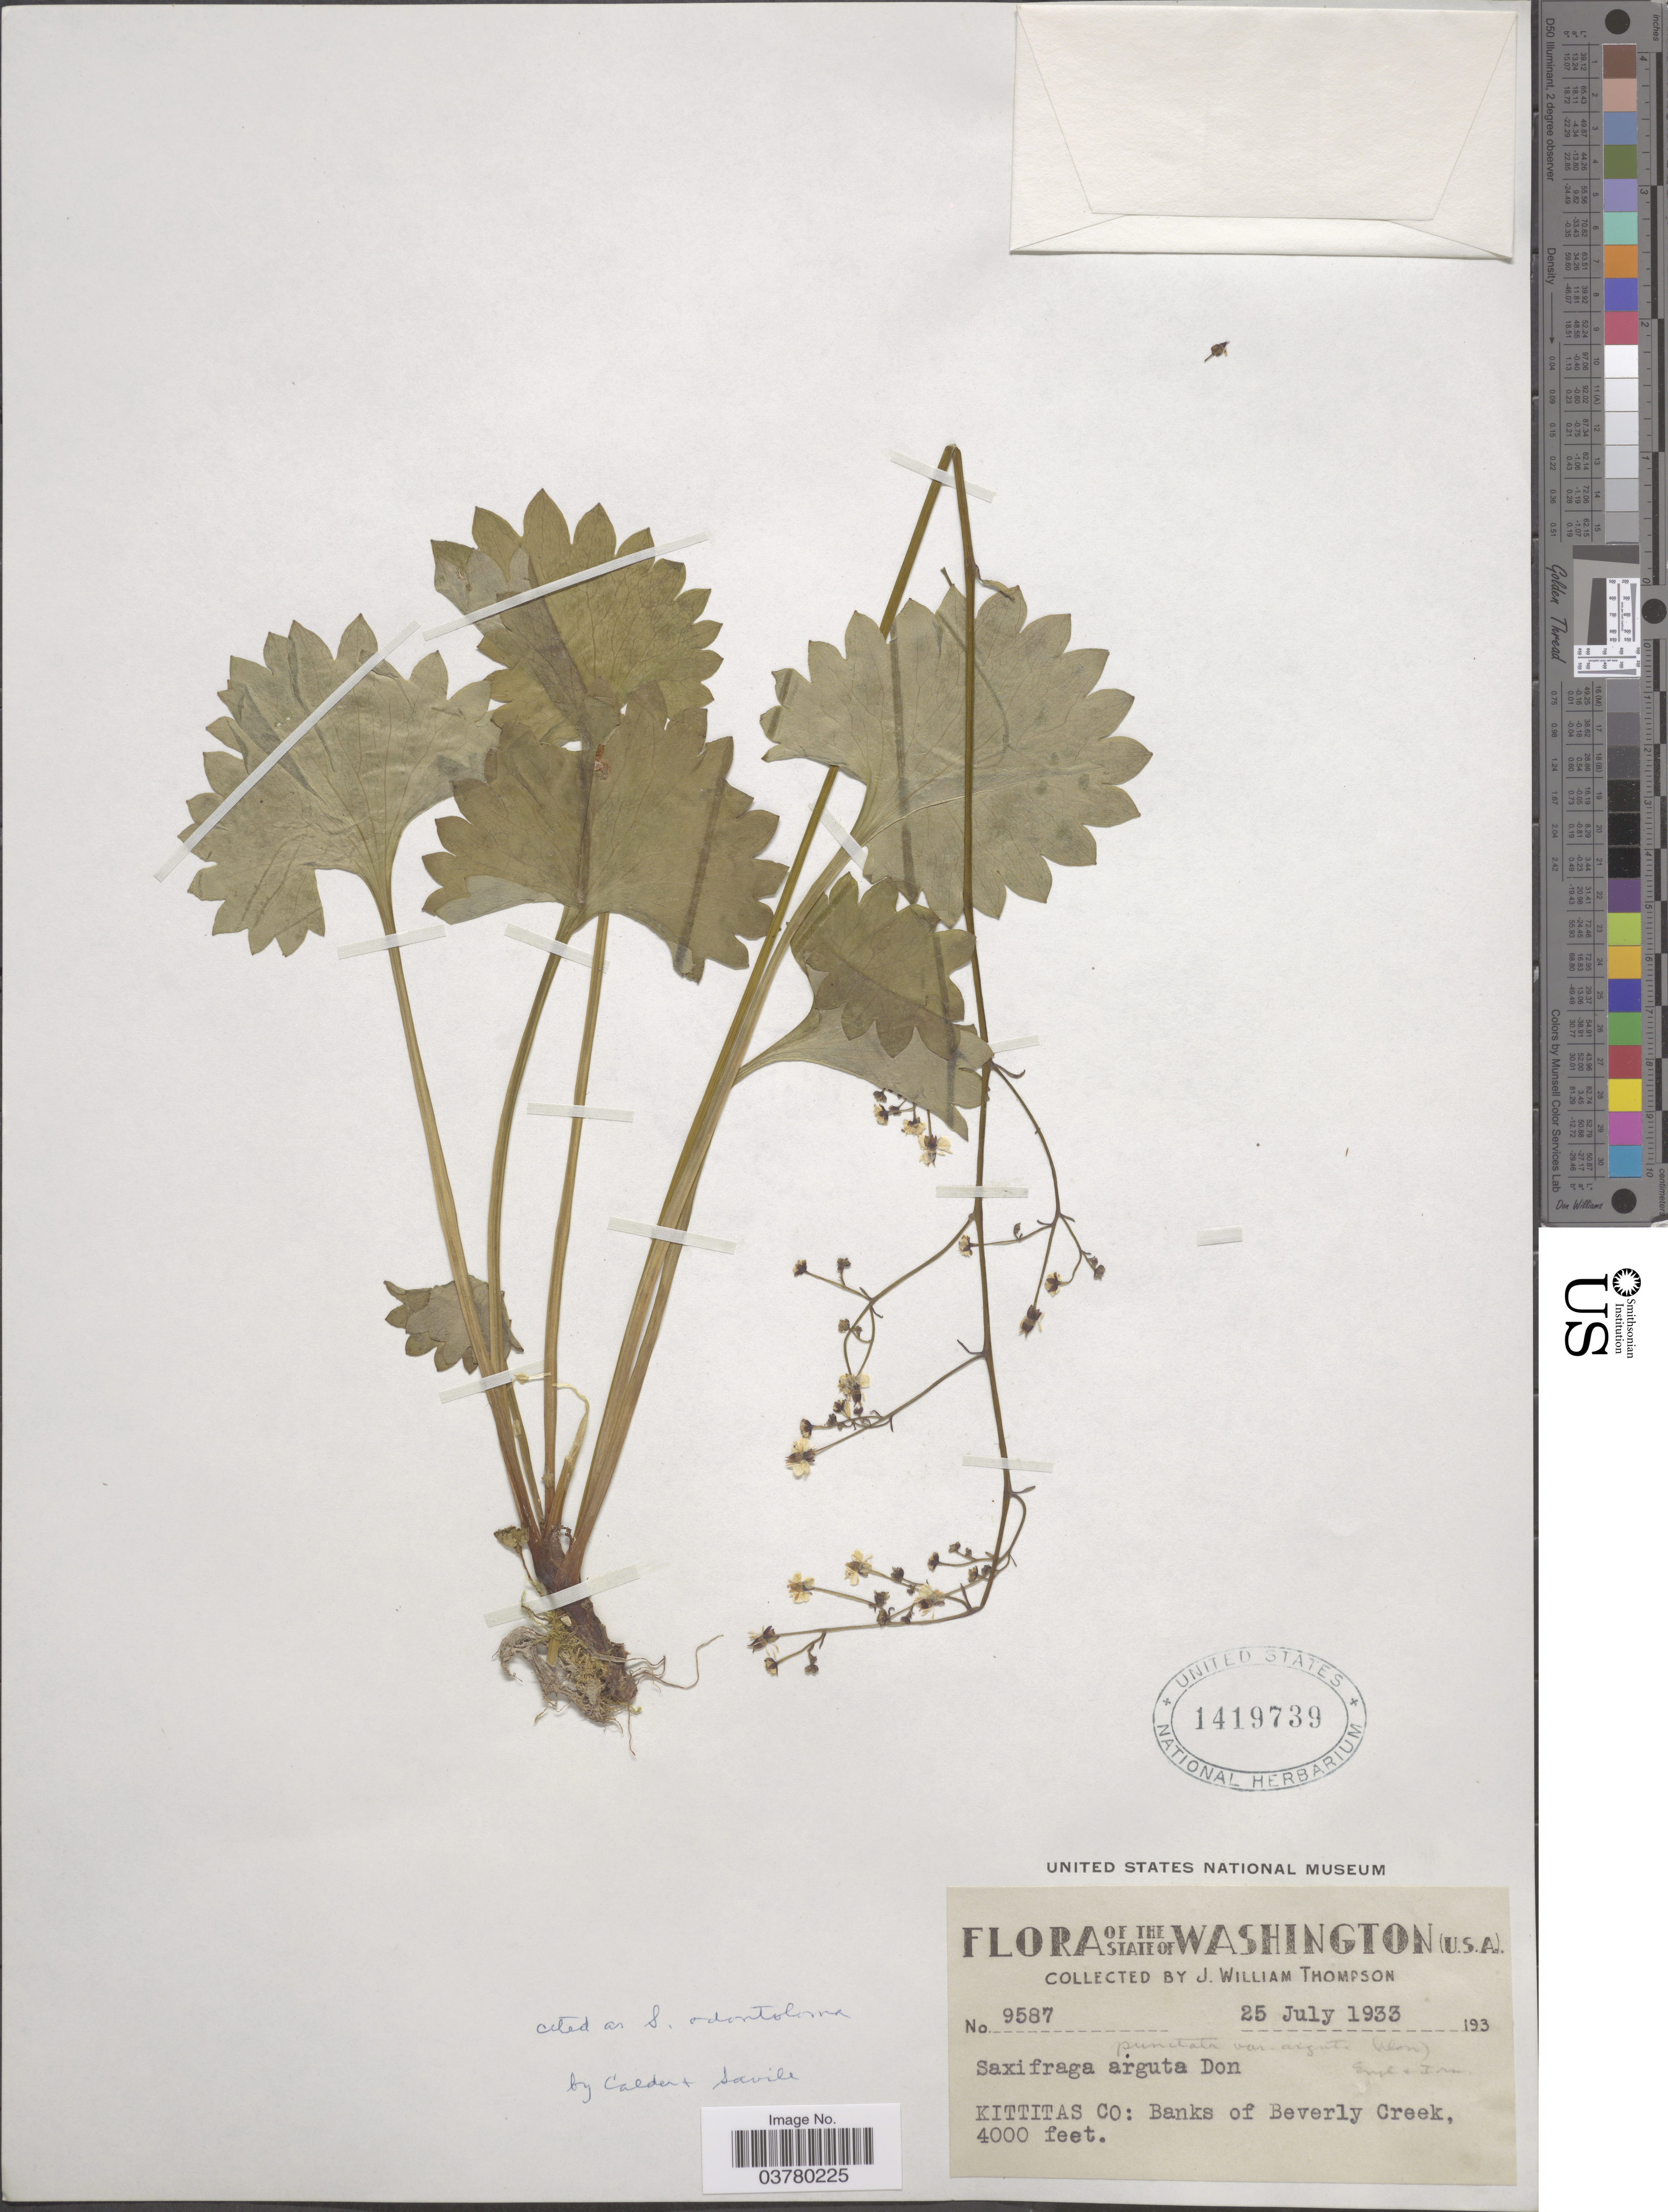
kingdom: Plantae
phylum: Tracheophyta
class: Magnoliopsida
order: Saxifragales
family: Saxifragaceae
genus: Micranthes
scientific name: Micranthes odontoloma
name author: (Piper) A. Heller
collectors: J. W. Thompson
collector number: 9587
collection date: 1933-07-25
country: United States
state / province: Washington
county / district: Kittitas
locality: Kittitas Co: Banks of Beverly Creek.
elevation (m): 1219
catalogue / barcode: US 1419739